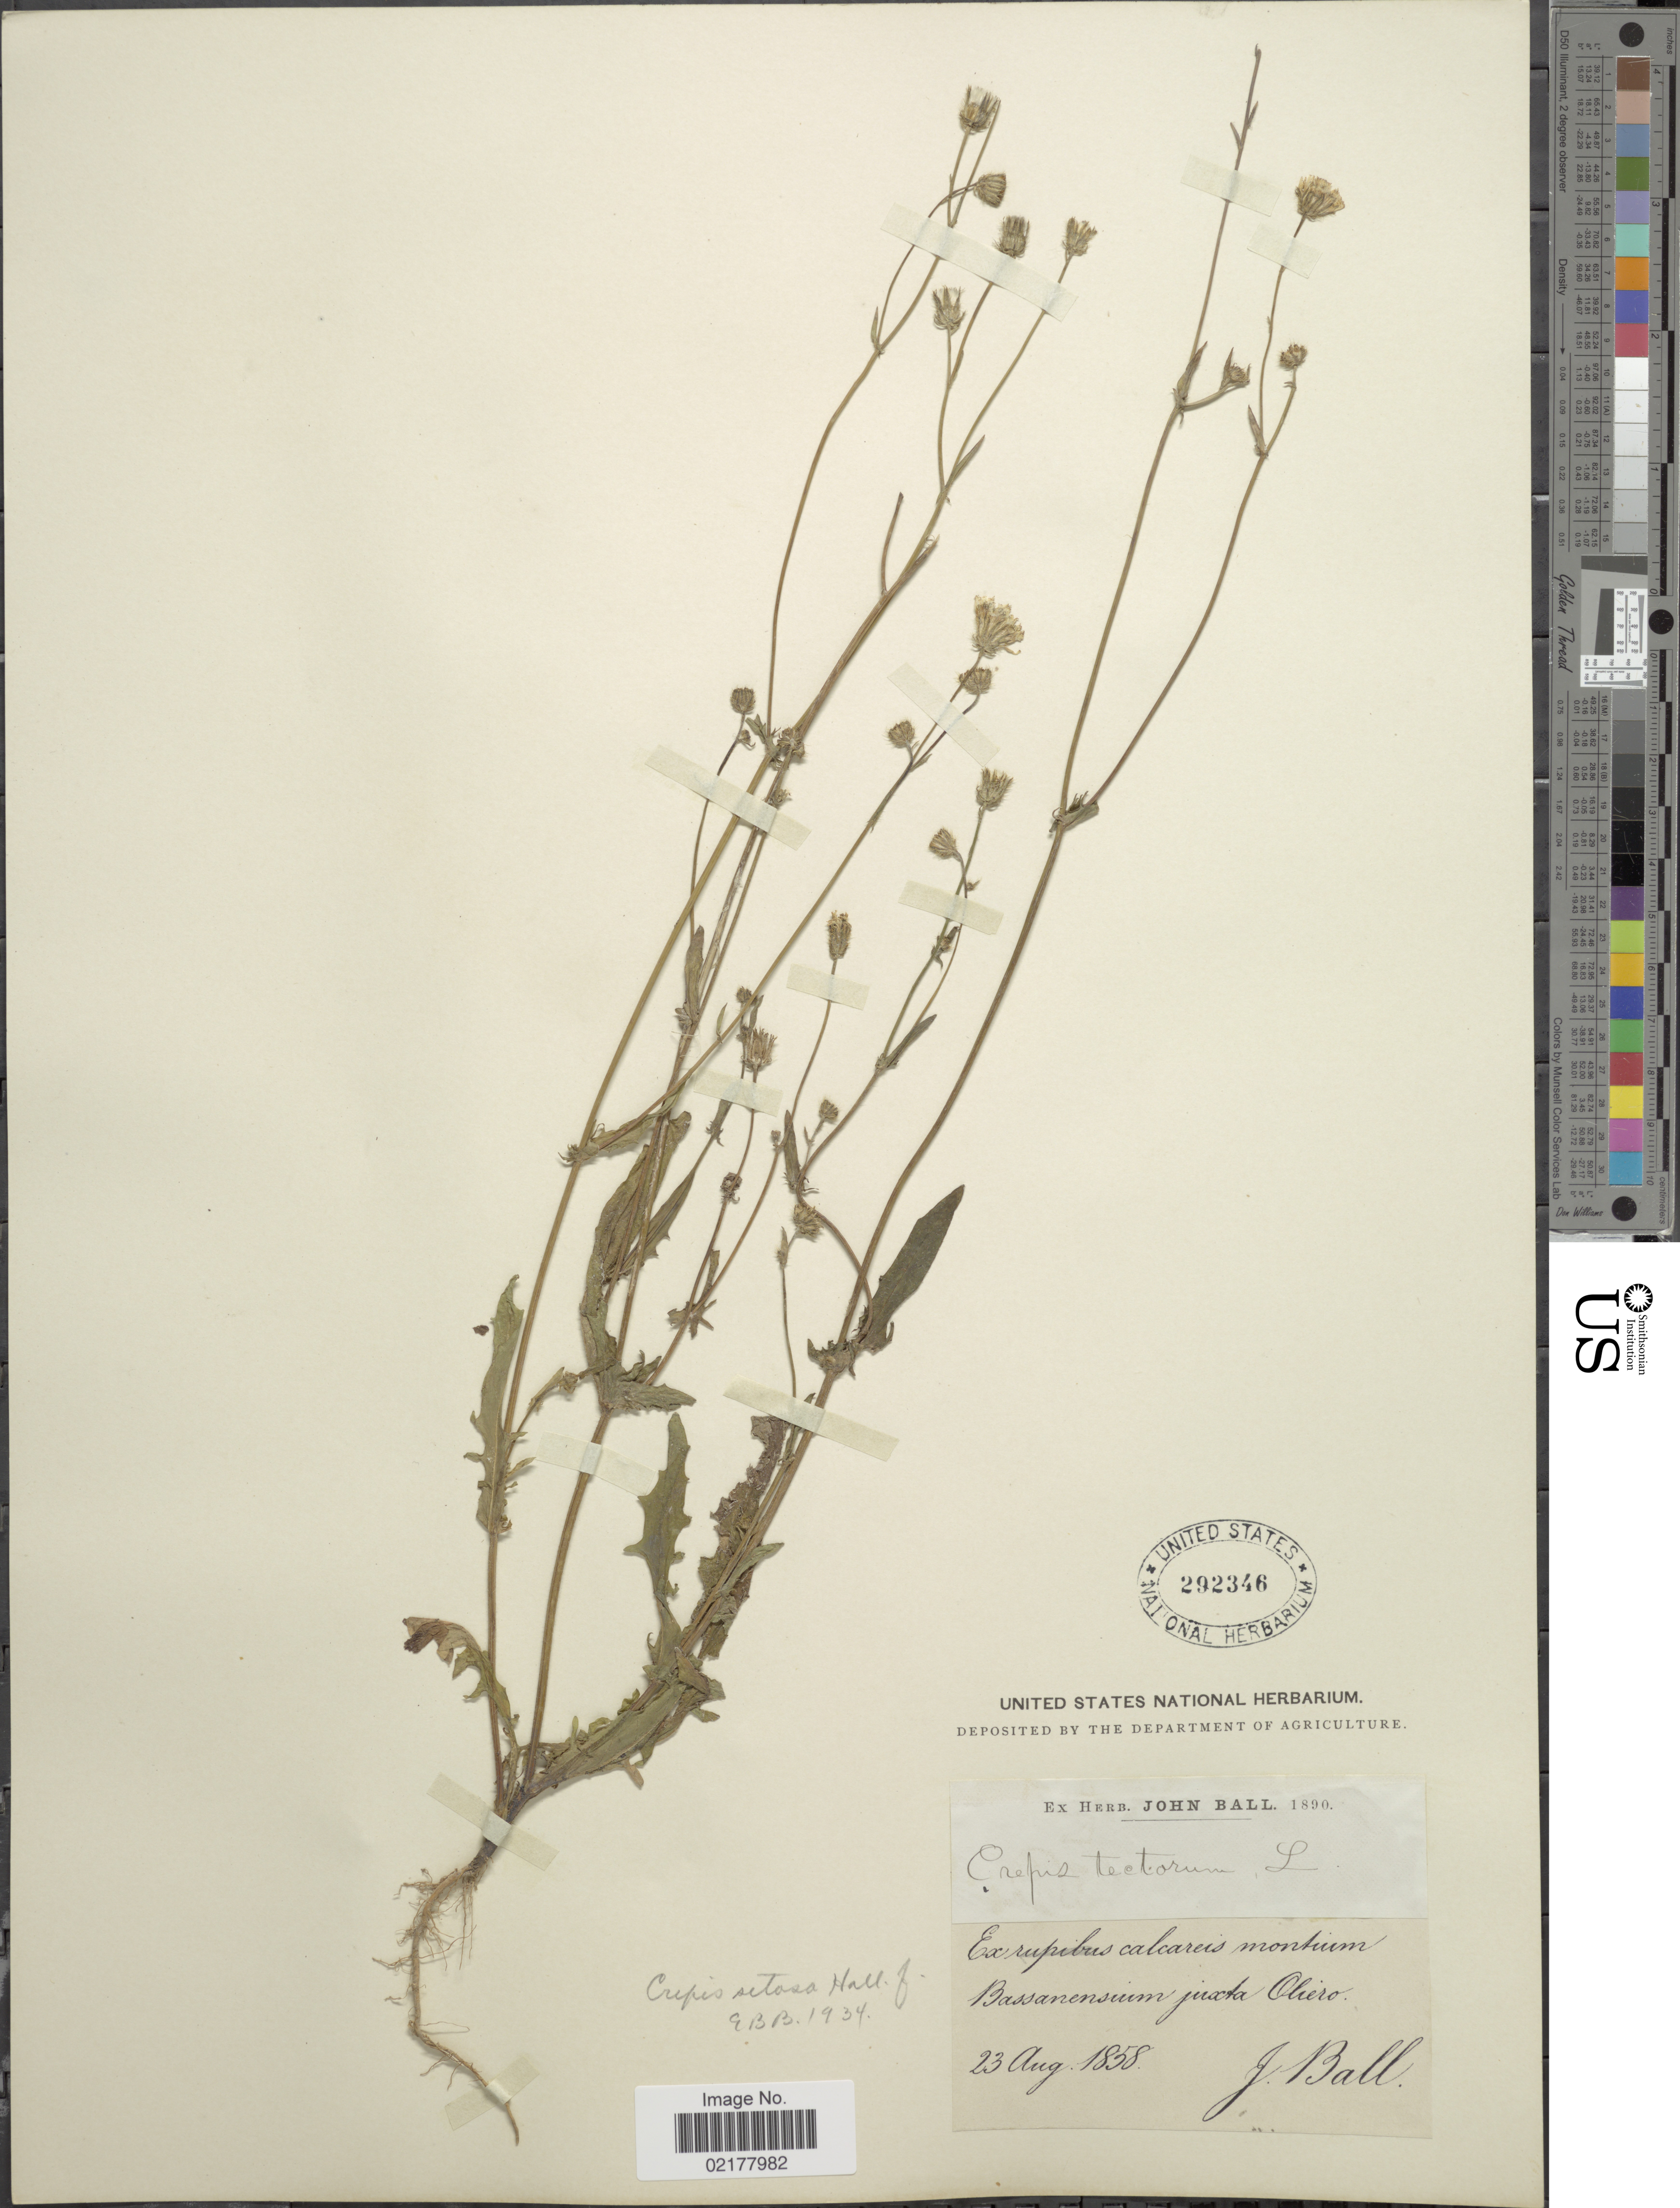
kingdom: Plantae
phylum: Tracheophyta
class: Magnoliopsida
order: Asterales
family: Asteraceae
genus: Crepis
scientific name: Crepis setosa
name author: Haller f.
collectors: J. Ball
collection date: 1858-08-23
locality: Montuim Bassanensuim juxta Ohero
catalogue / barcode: US 292348